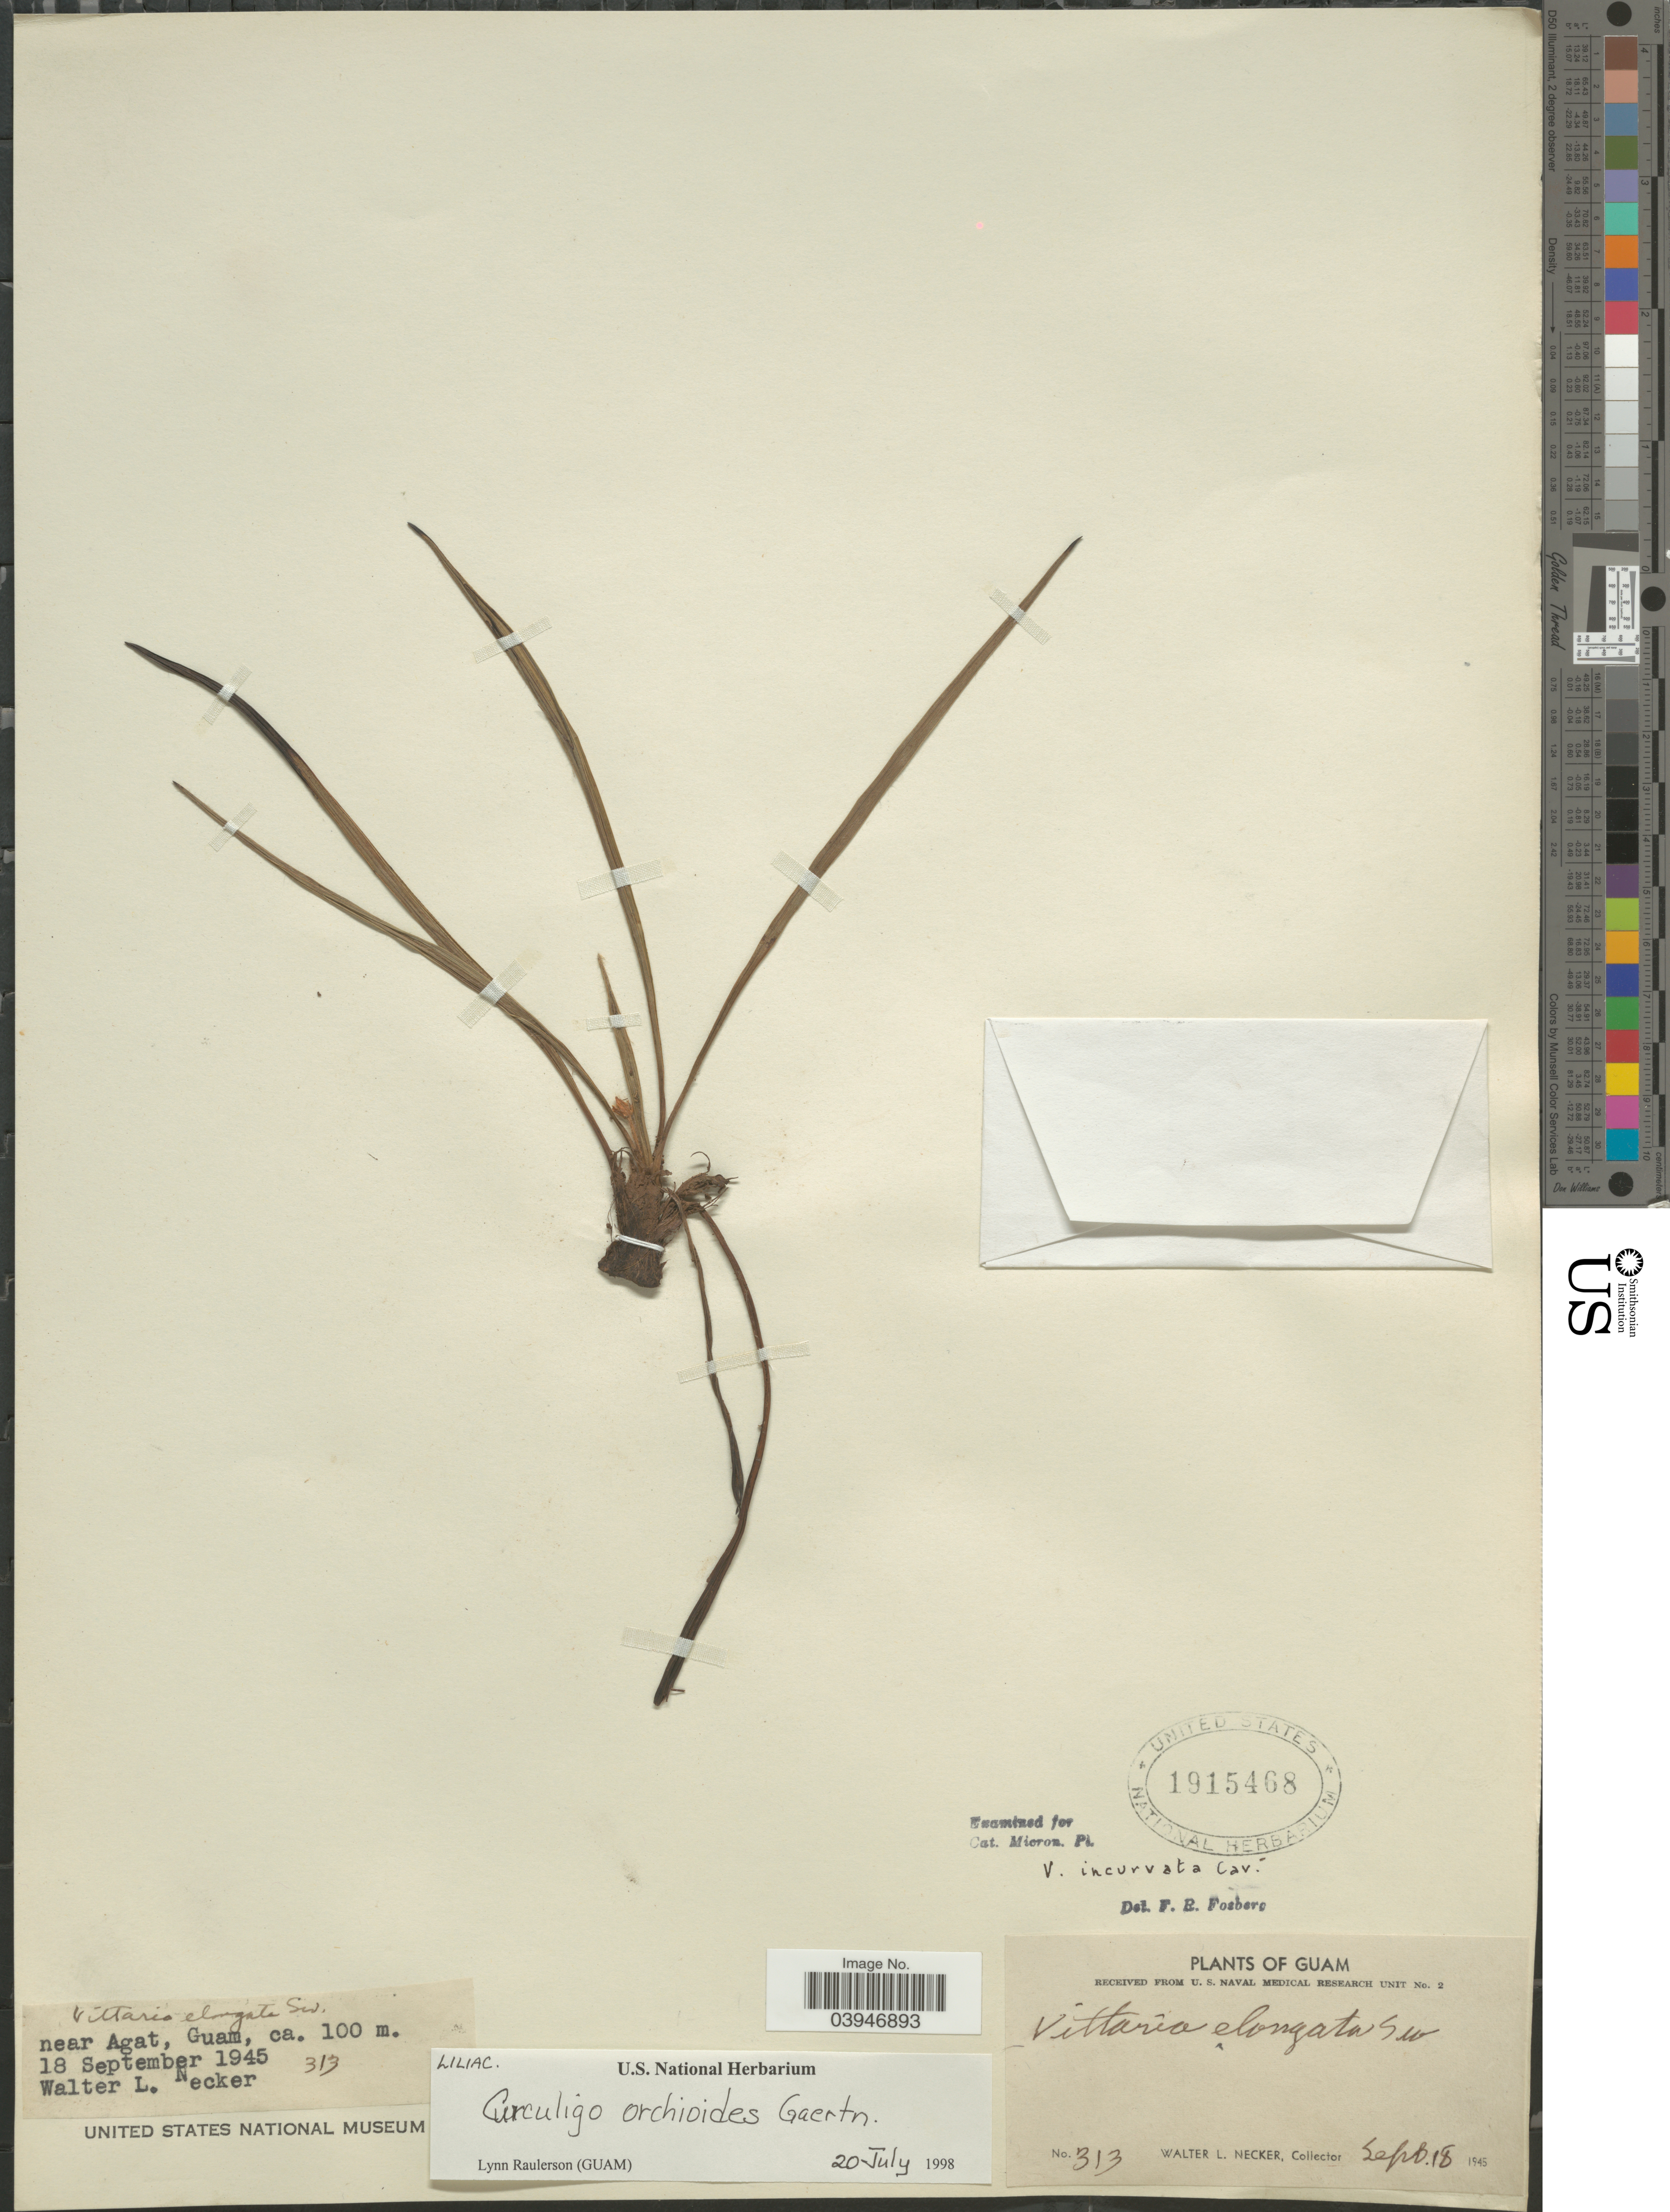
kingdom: Plantae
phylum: Tracheophyta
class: Liliopsida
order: Asparagales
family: Hypoxidaceae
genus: Curculigo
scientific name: Curculigo orchioides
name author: Gaertn.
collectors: W. L. Necker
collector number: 313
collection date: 1945-09-18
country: Guam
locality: Near Agat.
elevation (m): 100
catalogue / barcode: US 1915468